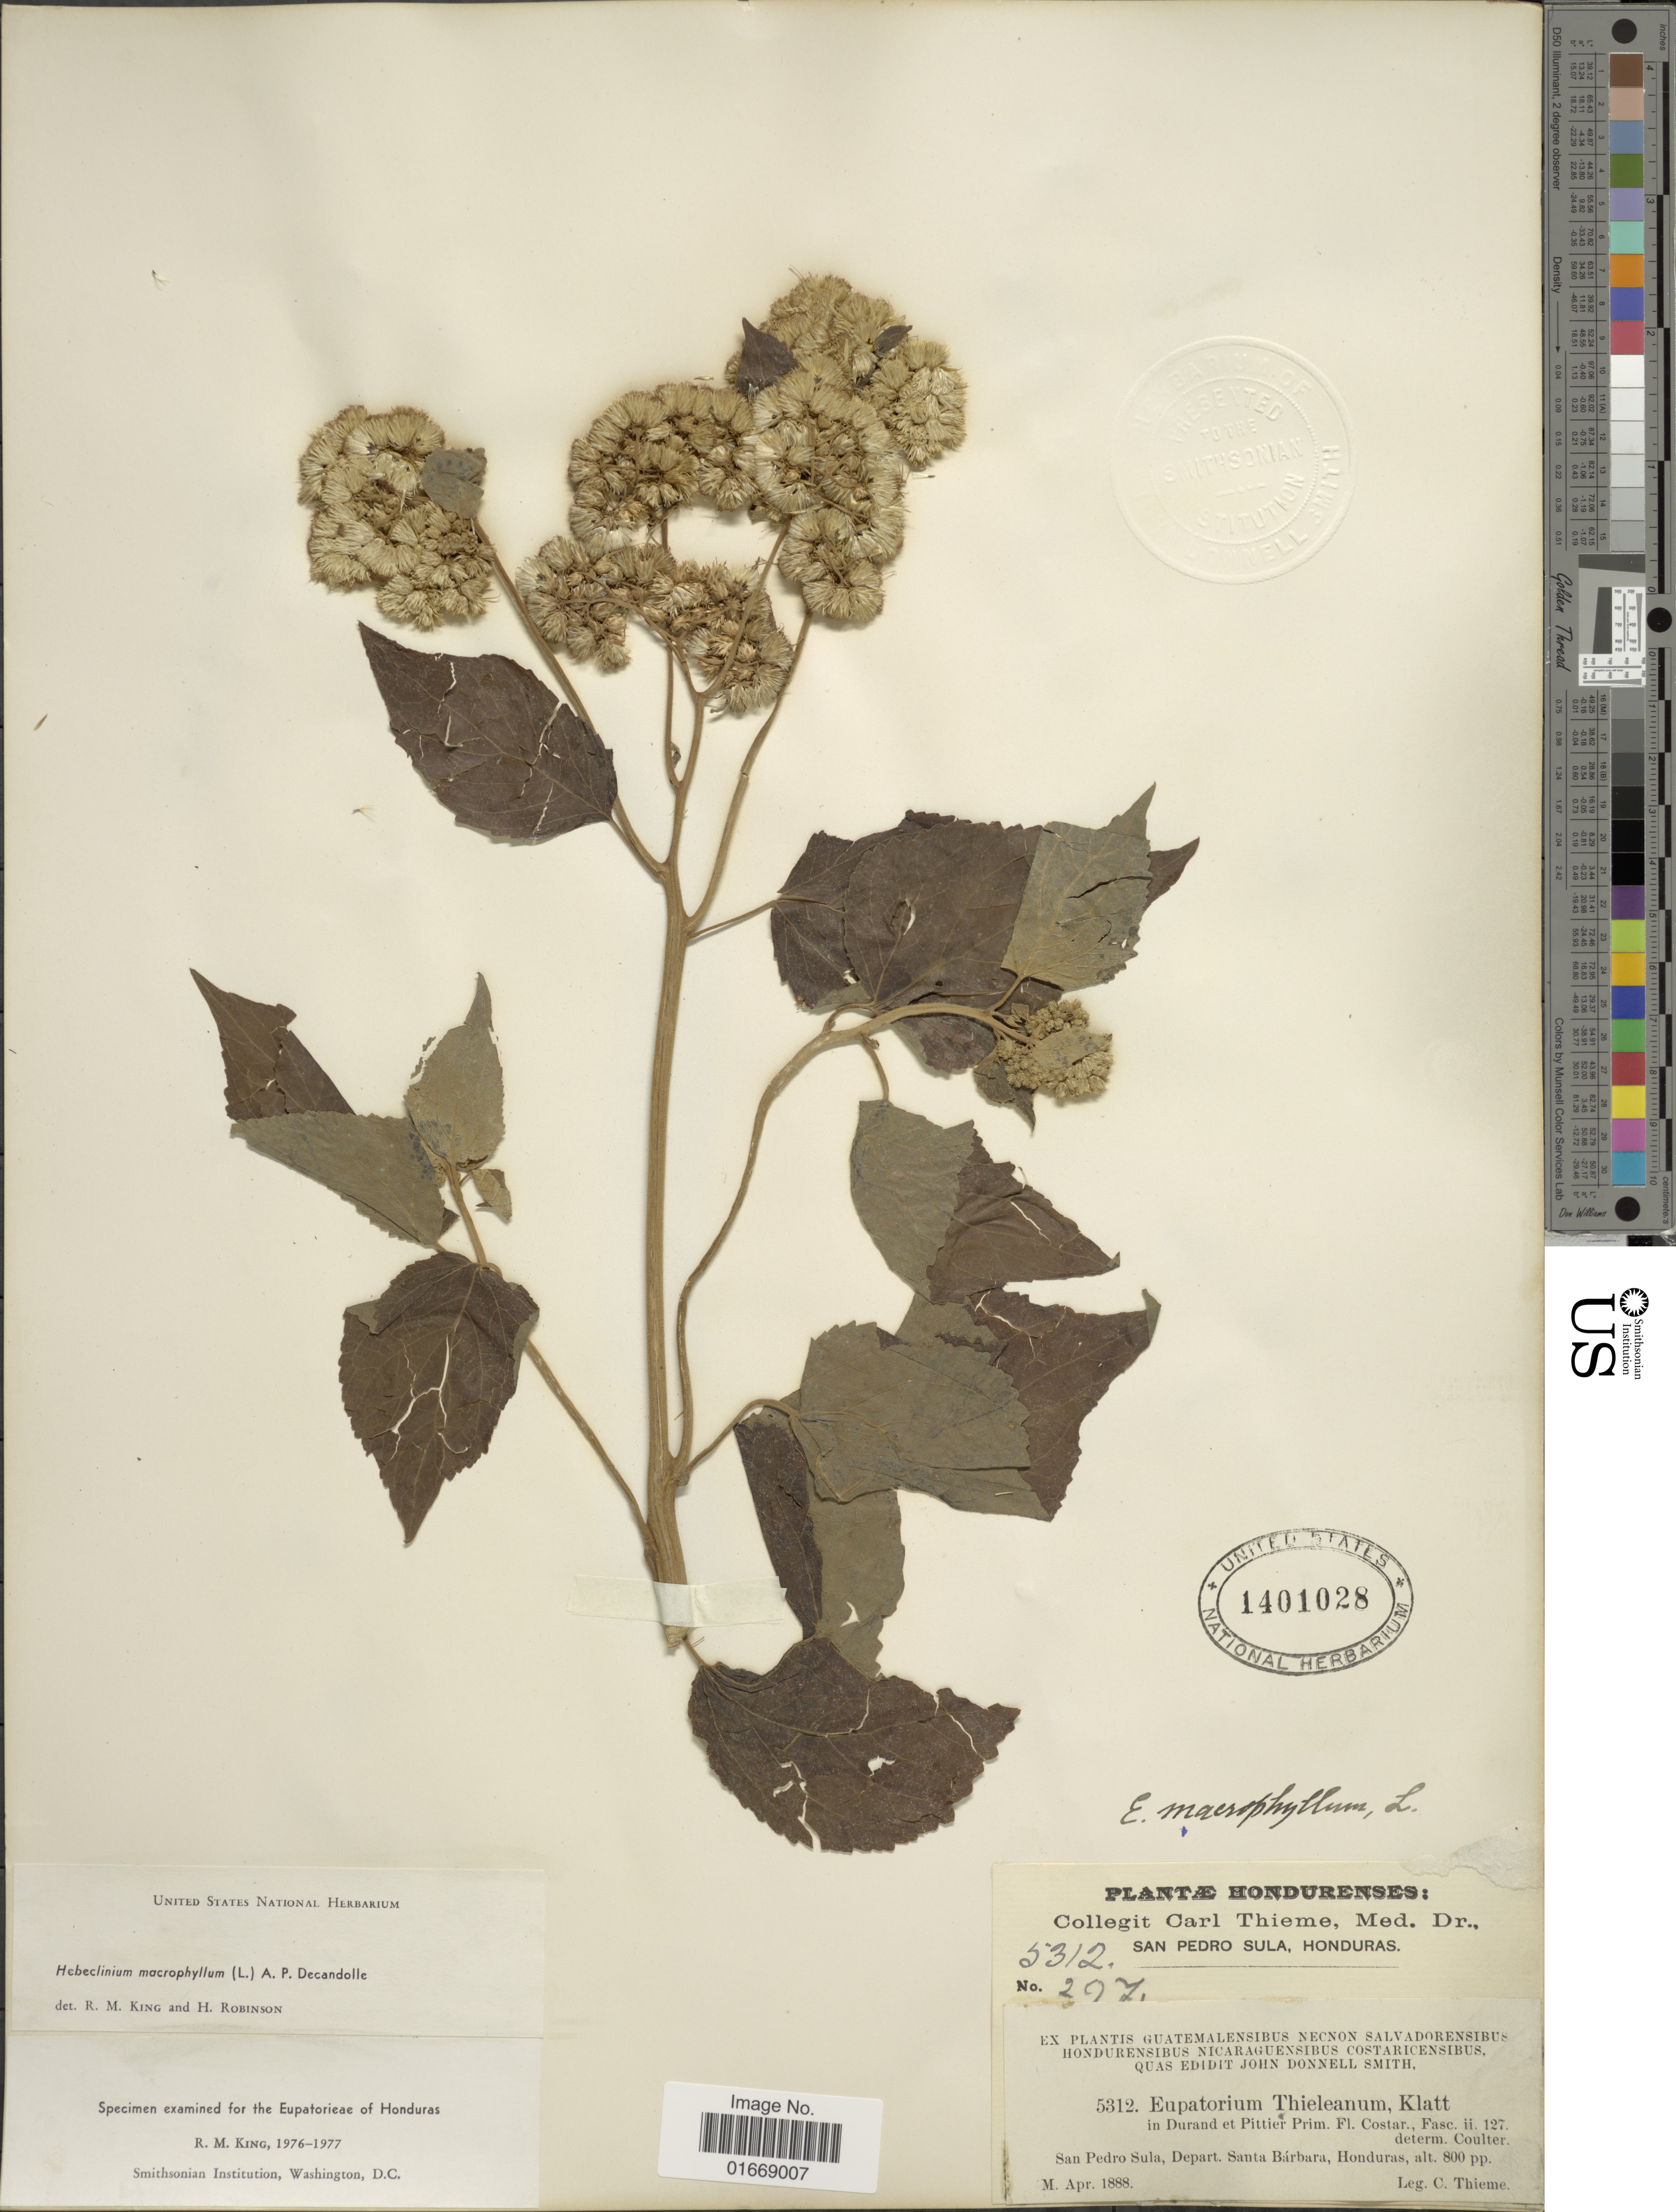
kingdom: Plantae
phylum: Tracheophyta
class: Magnoliopsida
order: Asterales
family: Asteraceae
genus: Hebeclinium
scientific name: Hebeclinium macrophyllum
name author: (L.) DC.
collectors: C. Thieme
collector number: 5312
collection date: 1888-04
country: Honduras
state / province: Santa Bárbara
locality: San Pedro Sula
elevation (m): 244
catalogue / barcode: US 1401028